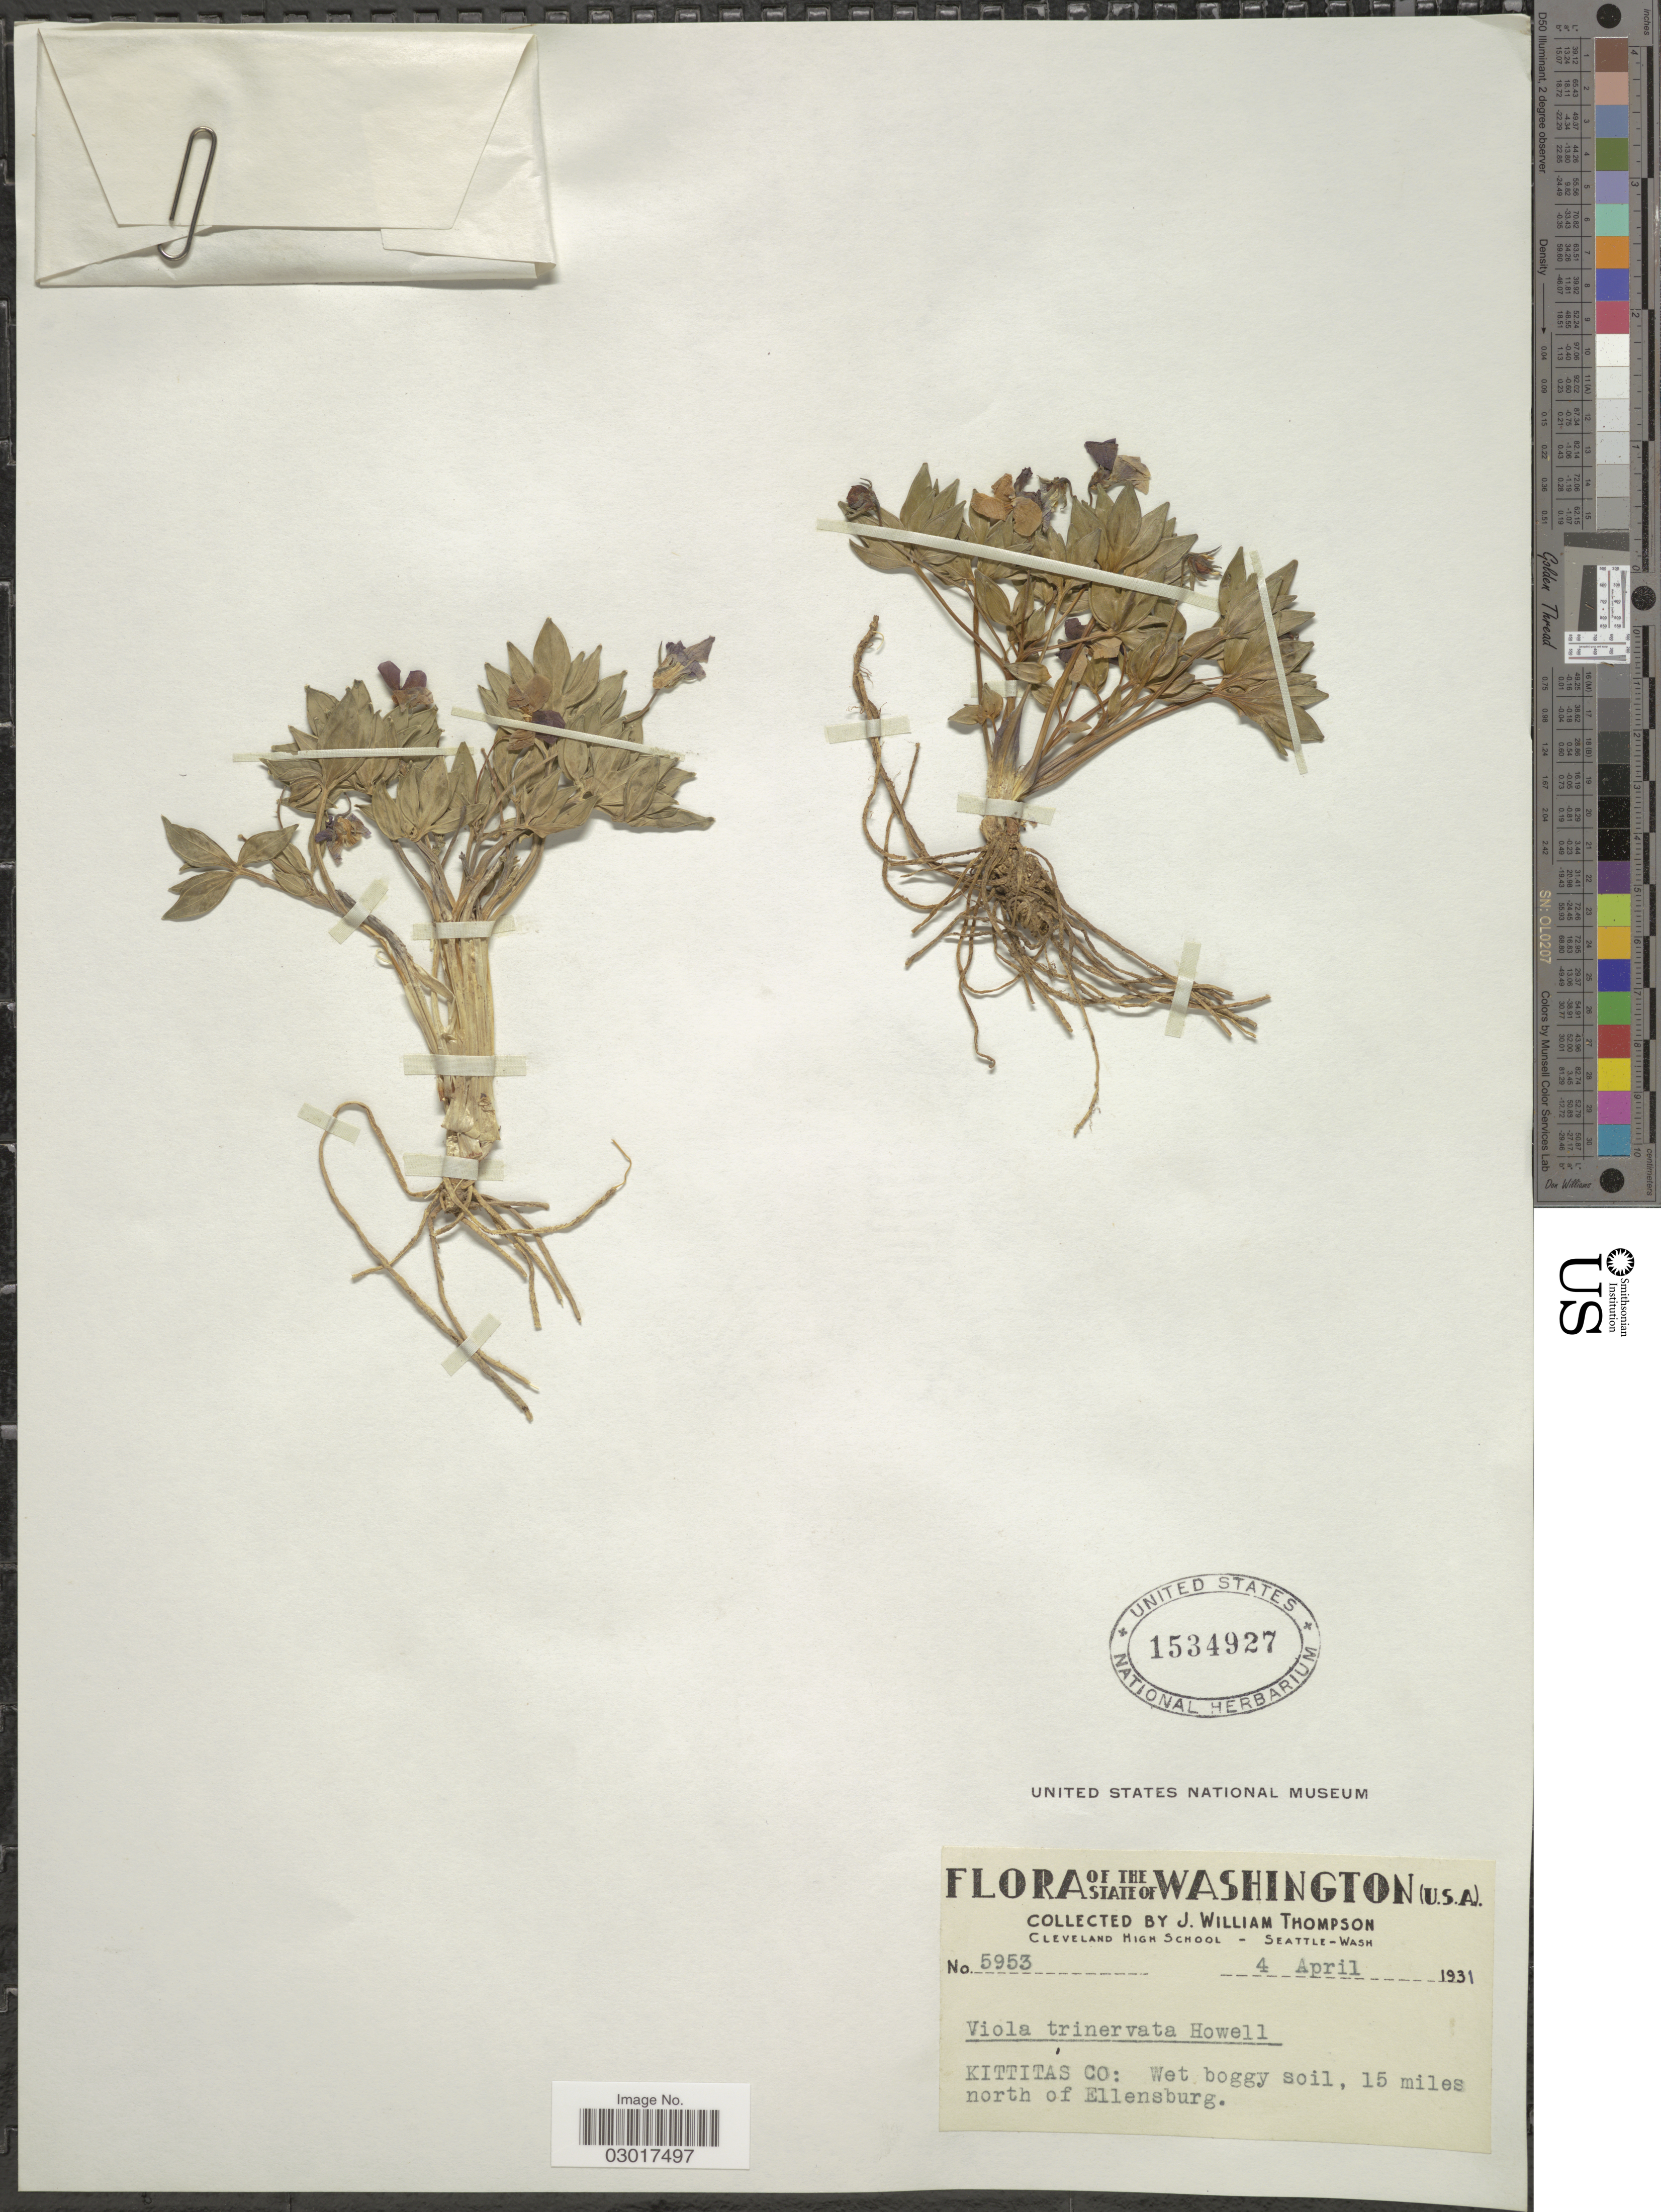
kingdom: Plantae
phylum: Tracheophyta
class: Magnoliopsida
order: Malpighiales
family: Violaceae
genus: Viola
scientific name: Viola trinervata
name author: (J.T. Howell) J.T. Howell ex A. Gray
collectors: J. W. Thompson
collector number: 5953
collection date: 1931-04-04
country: United States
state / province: Washington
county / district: Kittitas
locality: Kittitas Co: Wet boggy soil, 15 miles north of Ellensburg.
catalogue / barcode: US 1534927